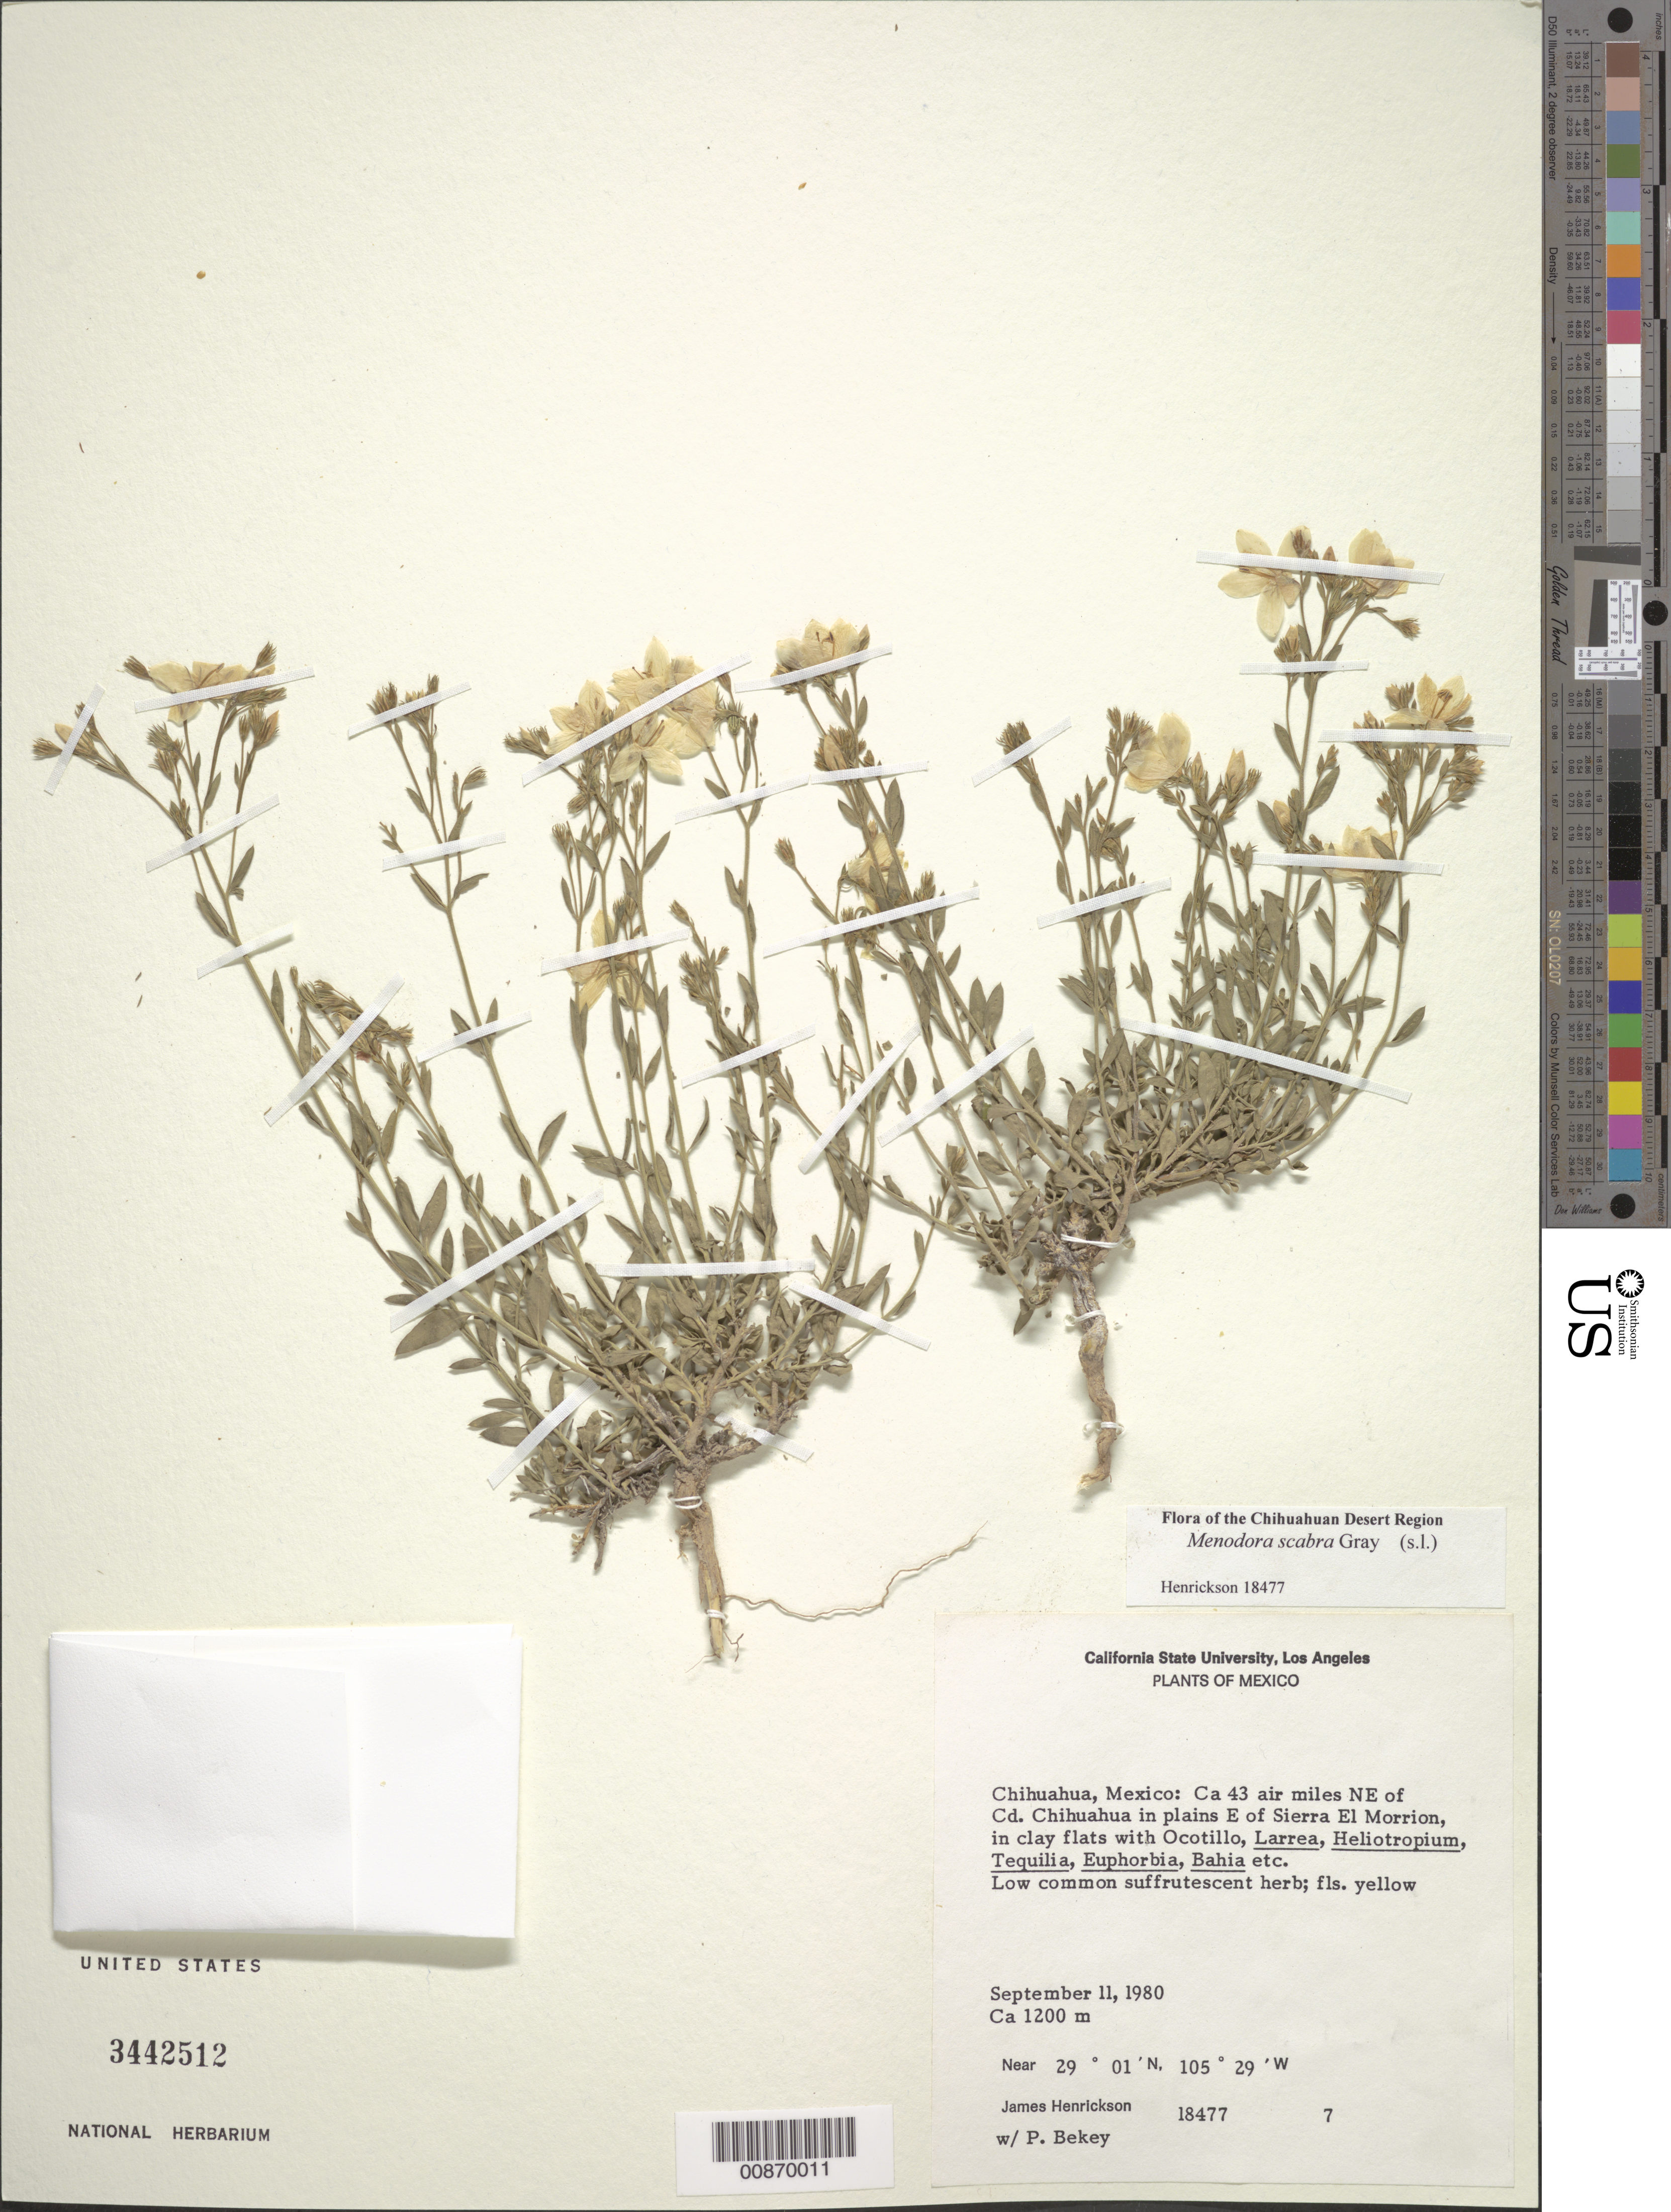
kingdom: Plantae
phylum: Tracheophyta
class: Magnoliopsida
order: Lamiales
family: Oleaceae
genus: Menodora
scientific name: Menodora scabra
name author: A. Gray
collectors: J. Henrickson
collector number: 18477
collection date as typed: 11 Sep 1980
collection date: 1980-09-11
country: Mexico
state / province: Chihuahua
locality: Ca 43 air miles NE of Cd. Chihuahua in plains E of Sierra El Morrion.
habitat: In clay flats with Ocotillo, Larrea, Heliotropium, Tequilia, Euphorbia, Bahia, etc.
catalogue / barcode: US 3442512